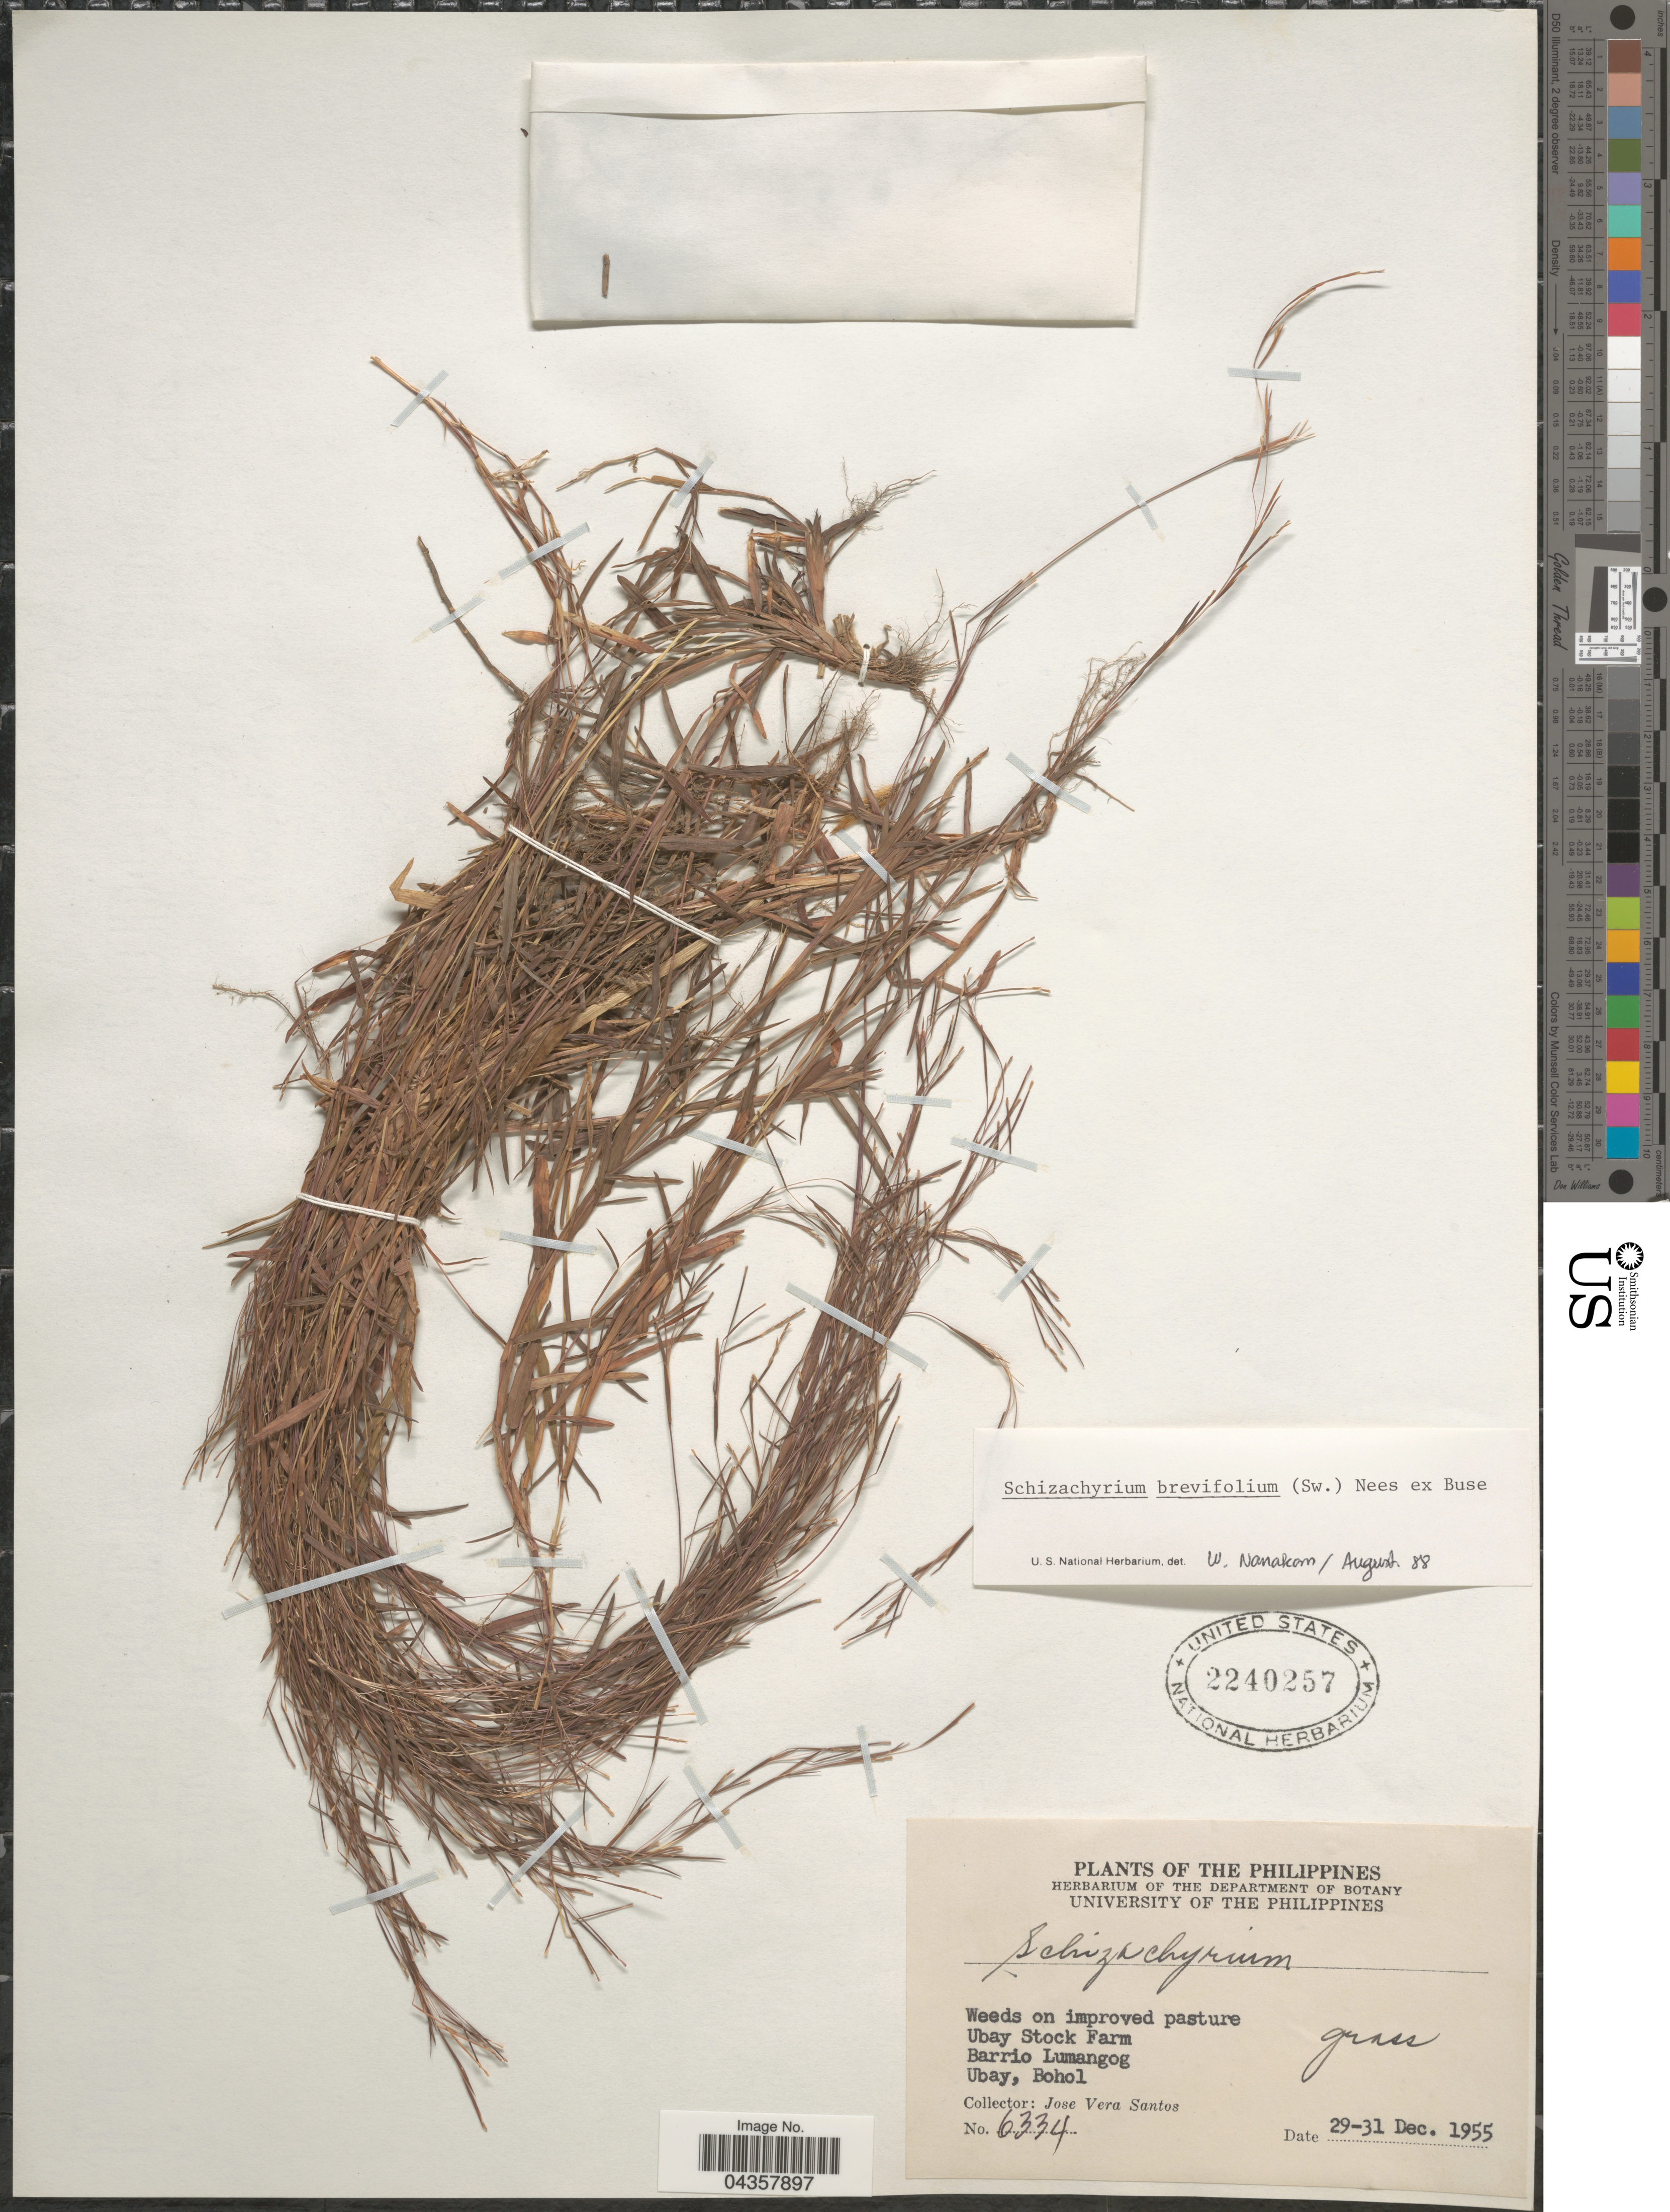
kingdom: Plantae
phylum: Tracheophyta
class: Liliopsida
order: Poales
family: Poaceae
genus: Schizachyrium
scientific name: Schizachyrium brevifolium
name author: (Sw.) Nees ex Büse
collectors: J. V. Santos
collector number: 6334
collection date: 1955-12-29/1955-12-31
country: Philippines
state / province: Central Visayas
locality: Ubay Stock Farm. Barrio Lumangog. Ubay, Bohol.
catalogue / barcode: US 2240257